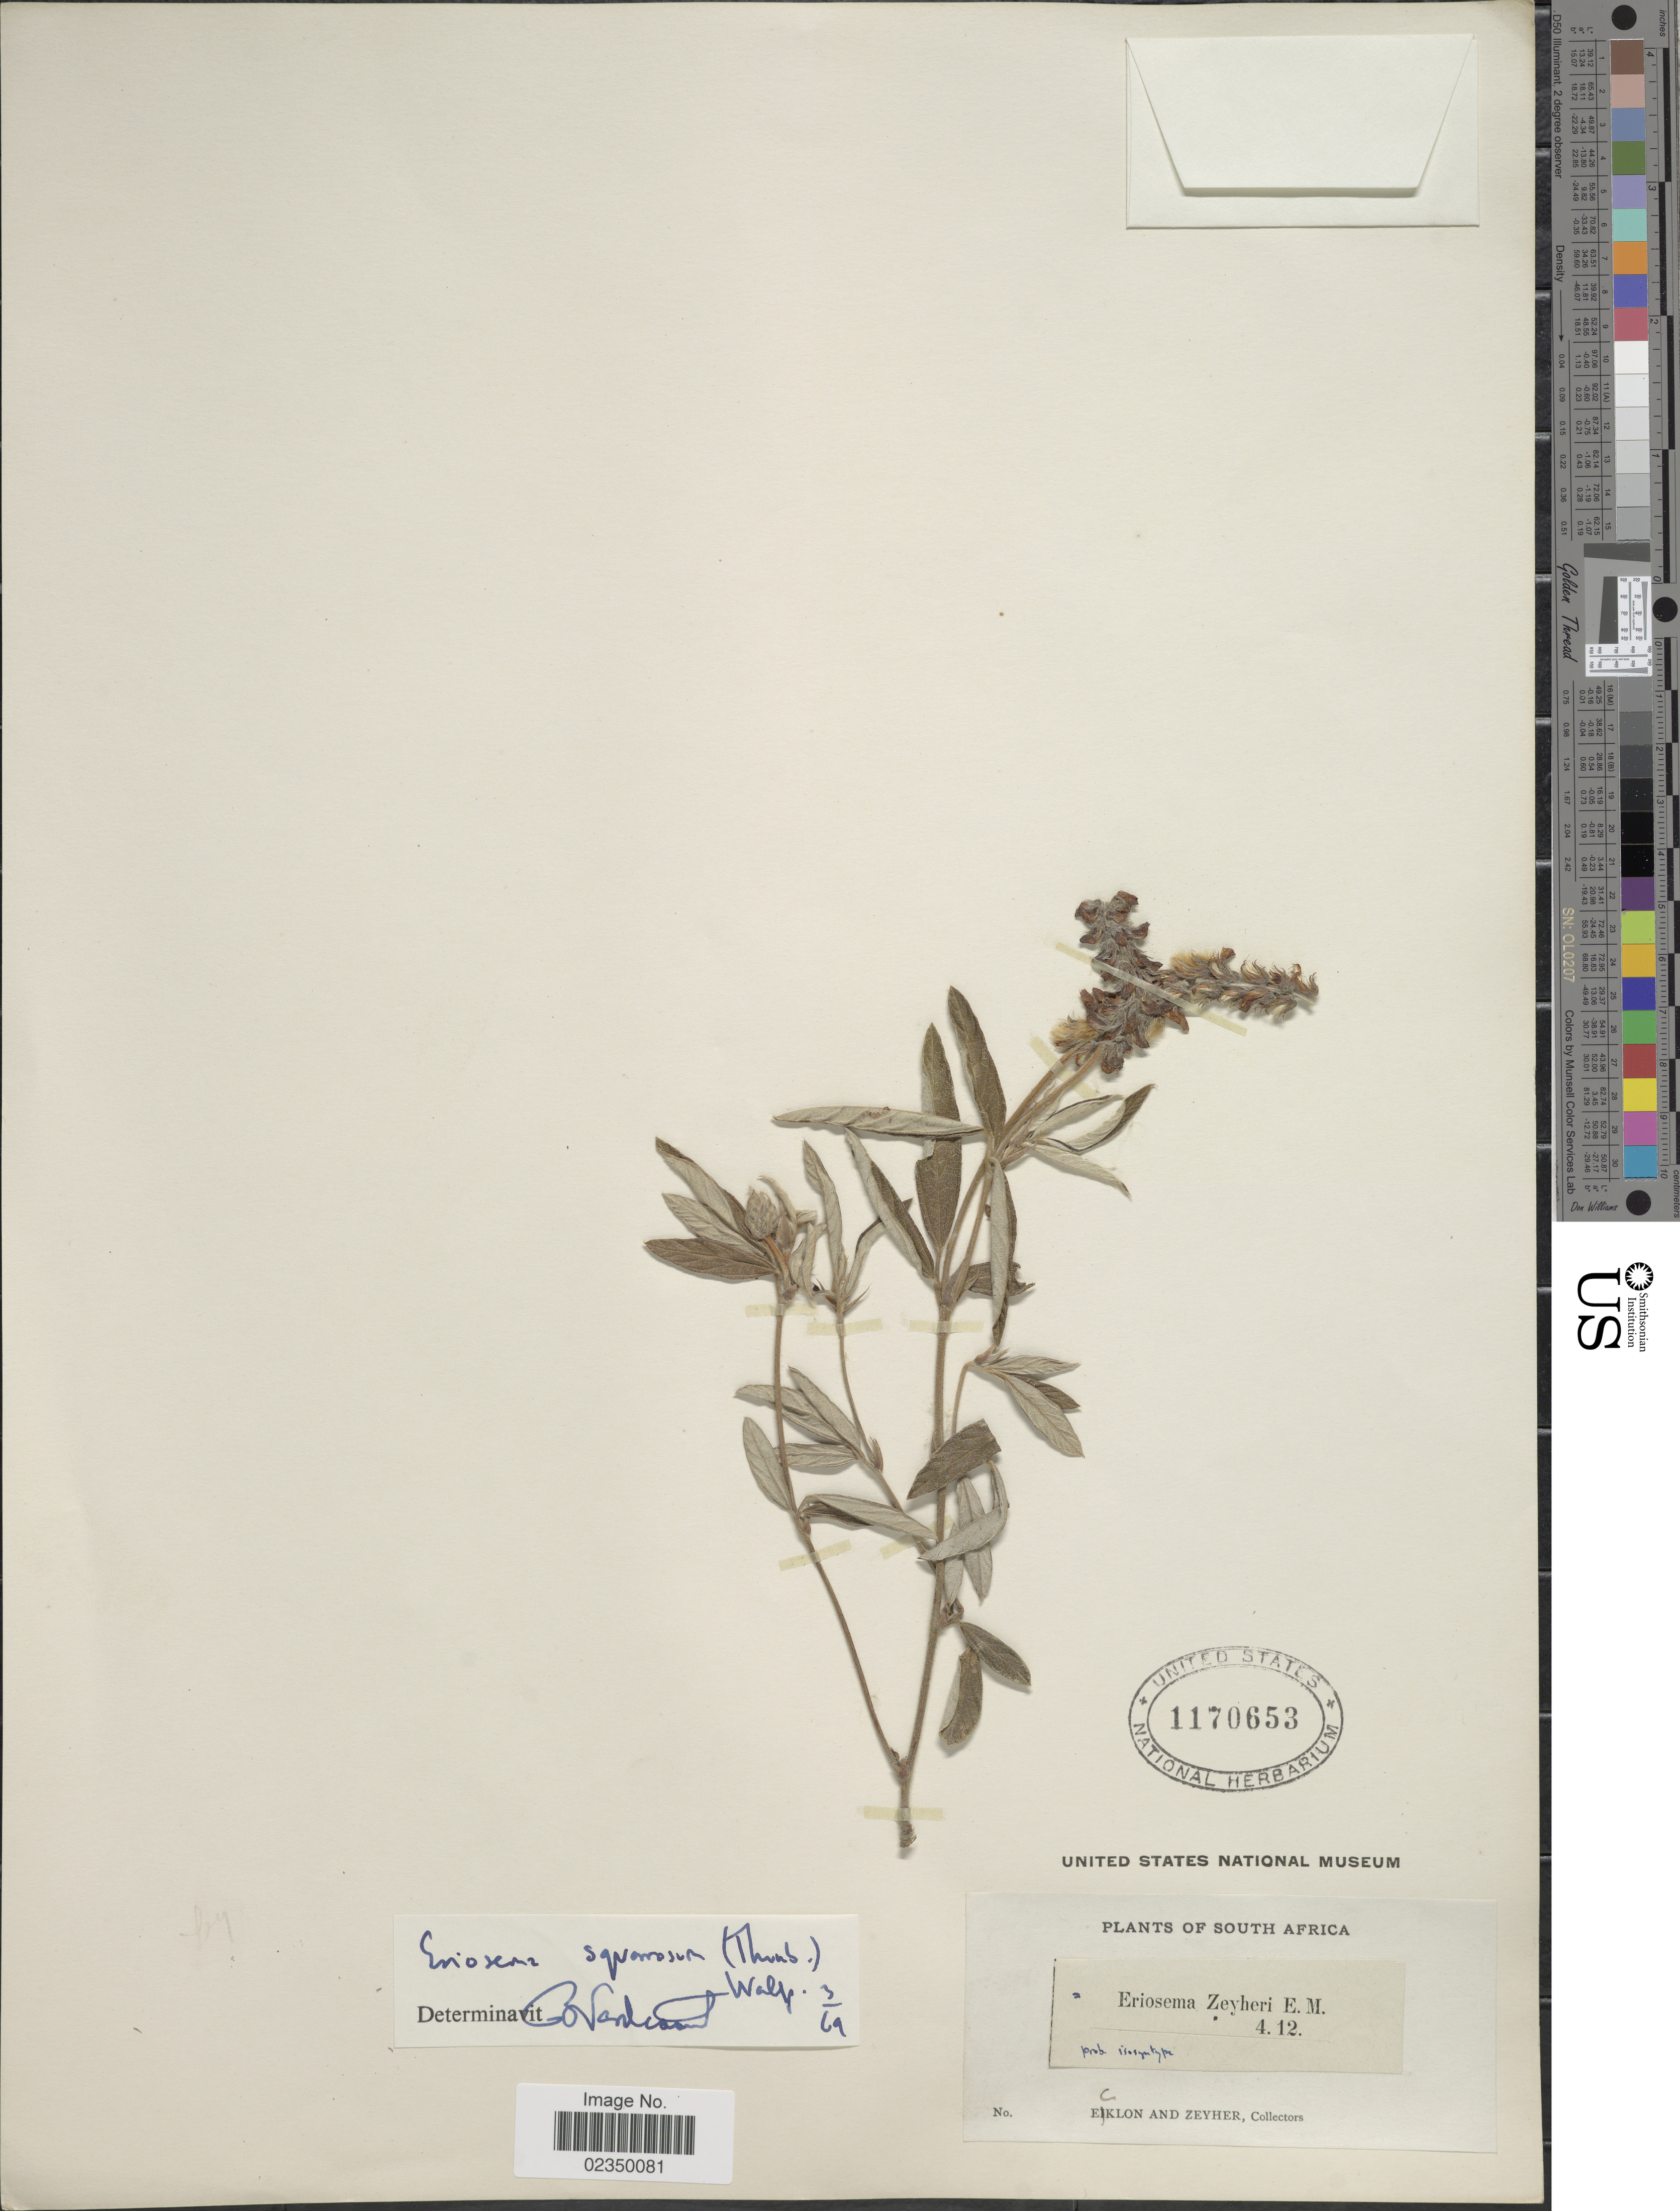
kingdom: Plantae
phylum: Tracheophyta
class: Magnoliopsida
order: Fabales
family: Fabaceae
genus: Eriosema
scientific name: Eriosema squarrosum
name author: (Thunb.) Walp.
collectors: -. Ecklon & -. Zeyher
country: South Africa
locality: South Africa.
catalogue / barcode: US 1170653